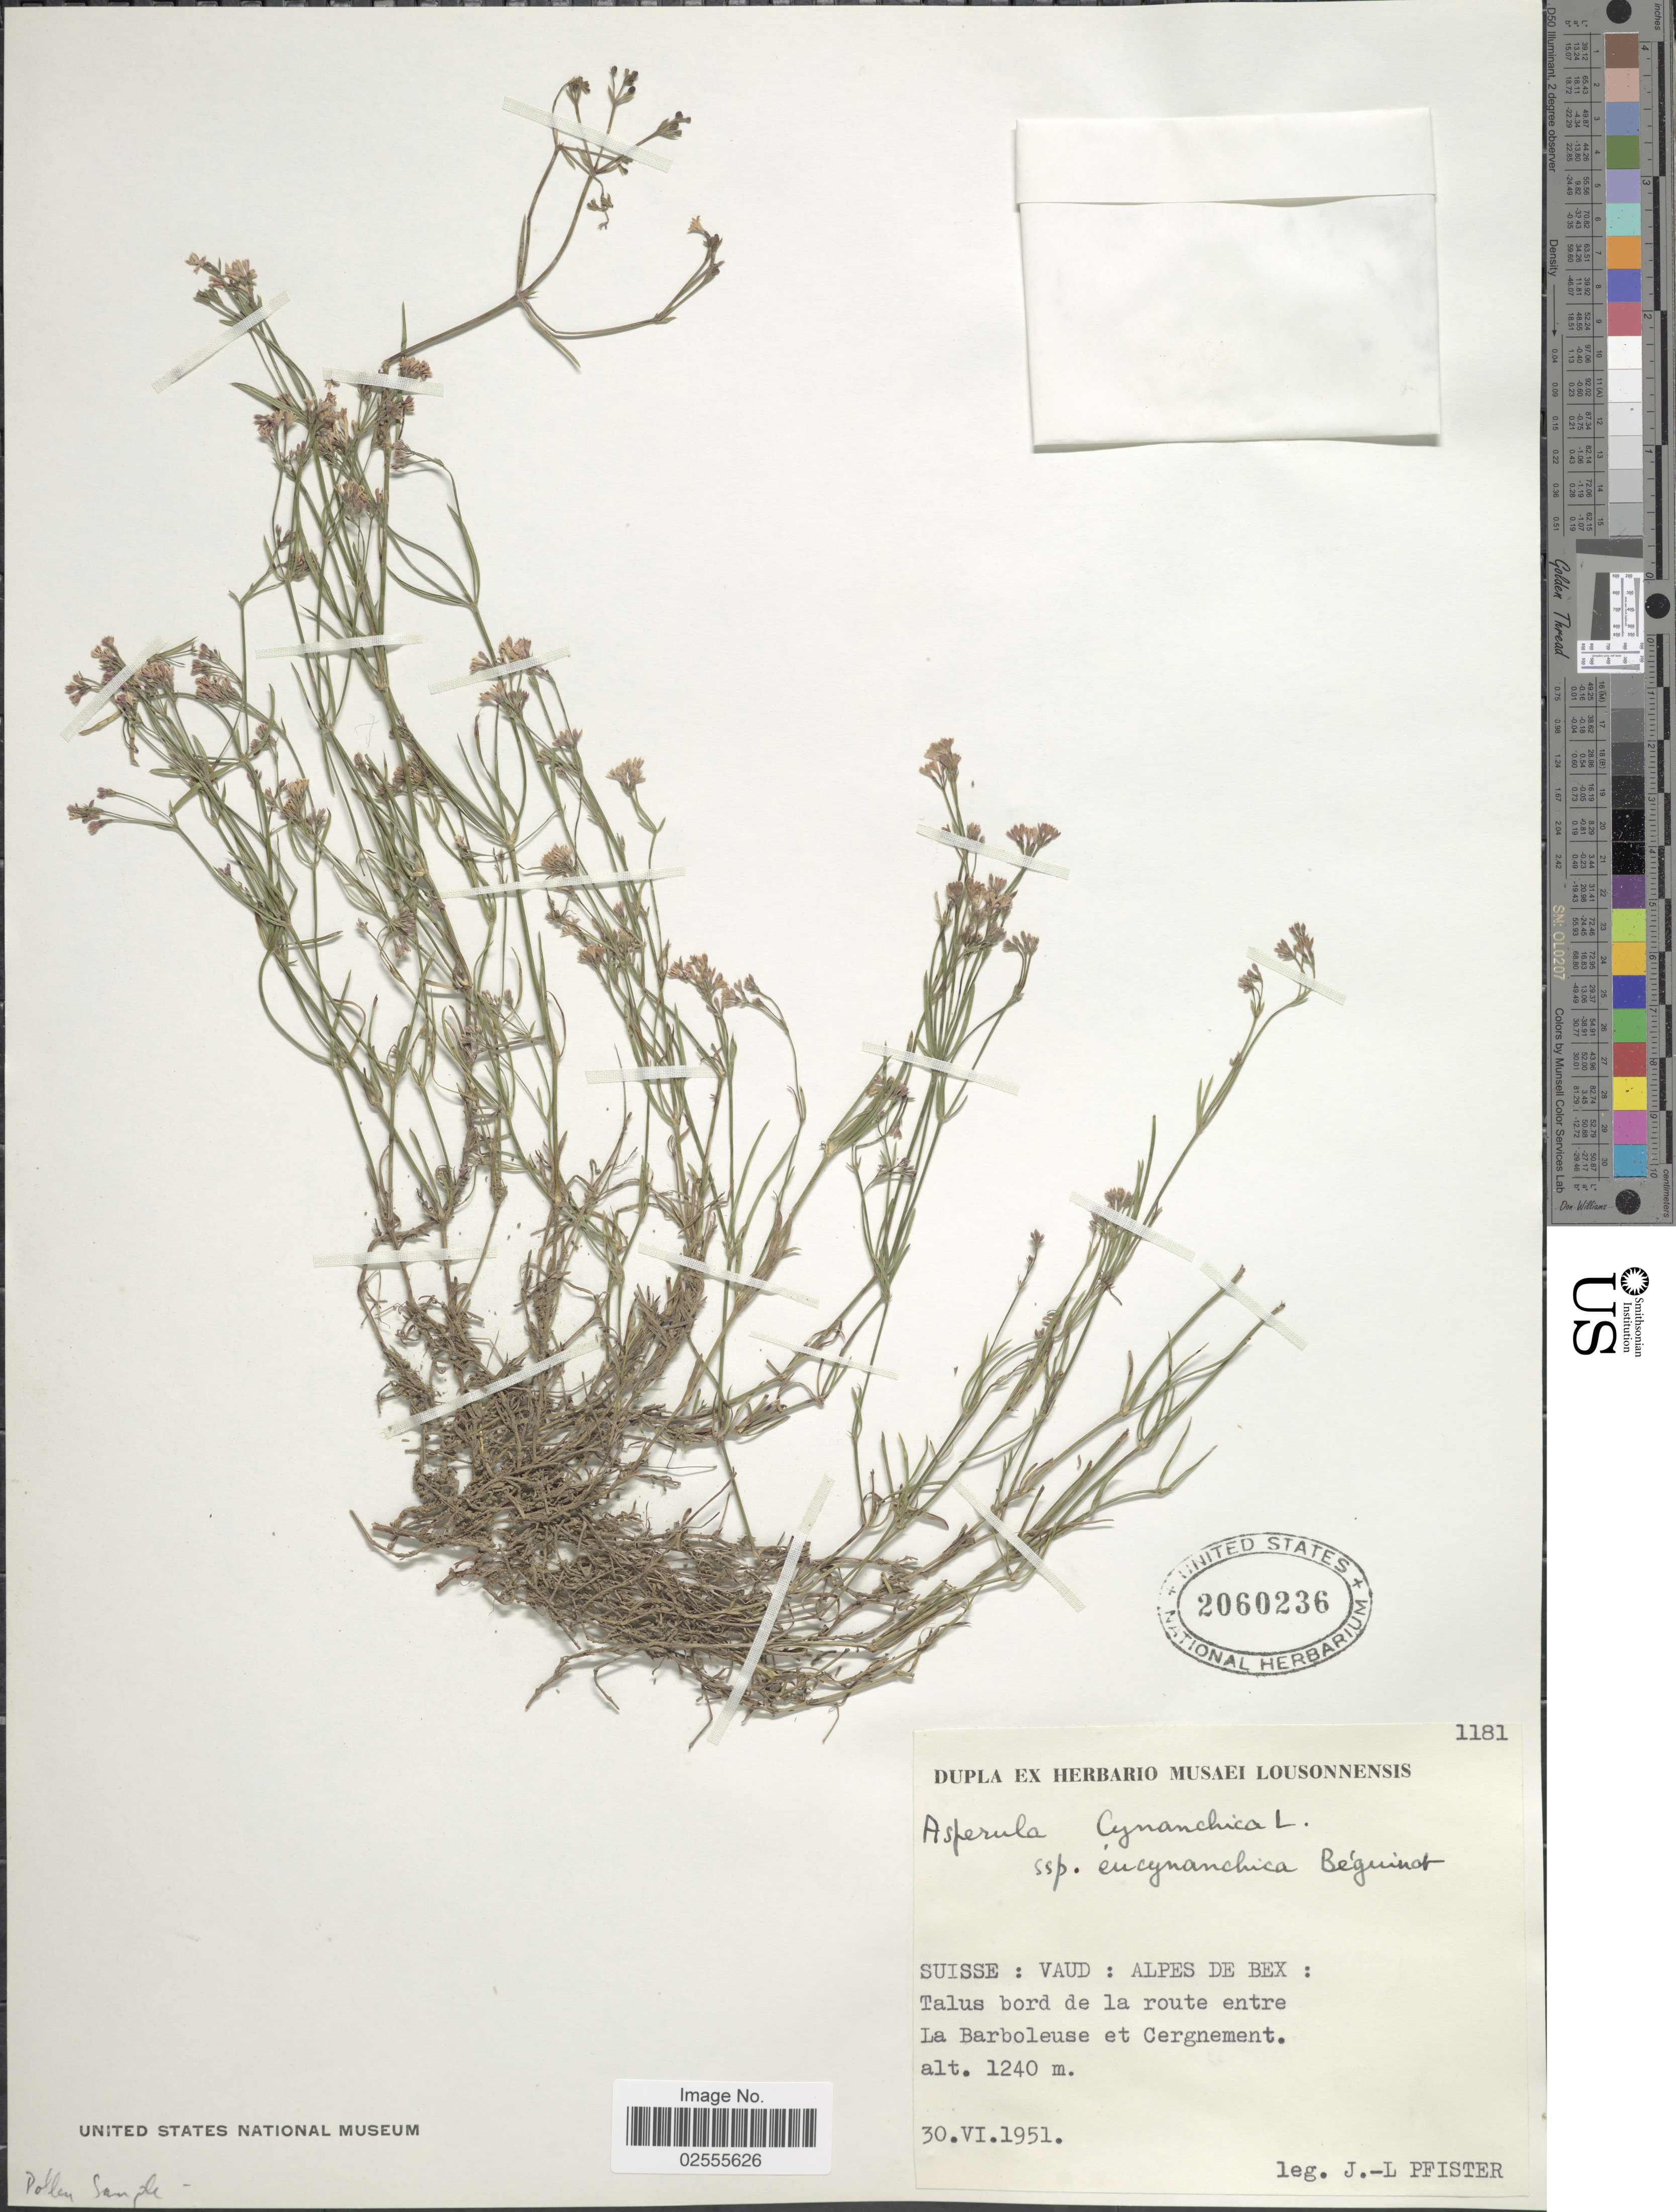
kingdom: Plantae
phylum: Tracheophyta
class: Magnoliopsida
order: Gentianales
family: Rubiaceae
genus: Asperula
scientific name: Asperula cynanchica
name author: L.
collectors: J. Pfister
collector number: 1181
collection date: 1951-06-30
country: Switzerland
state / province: Vaud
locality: Suisse: Alpes de Bex: Talus bord de la route entre La Barboleuse et Cergnement.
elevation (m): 1240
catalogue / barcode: US 2060236